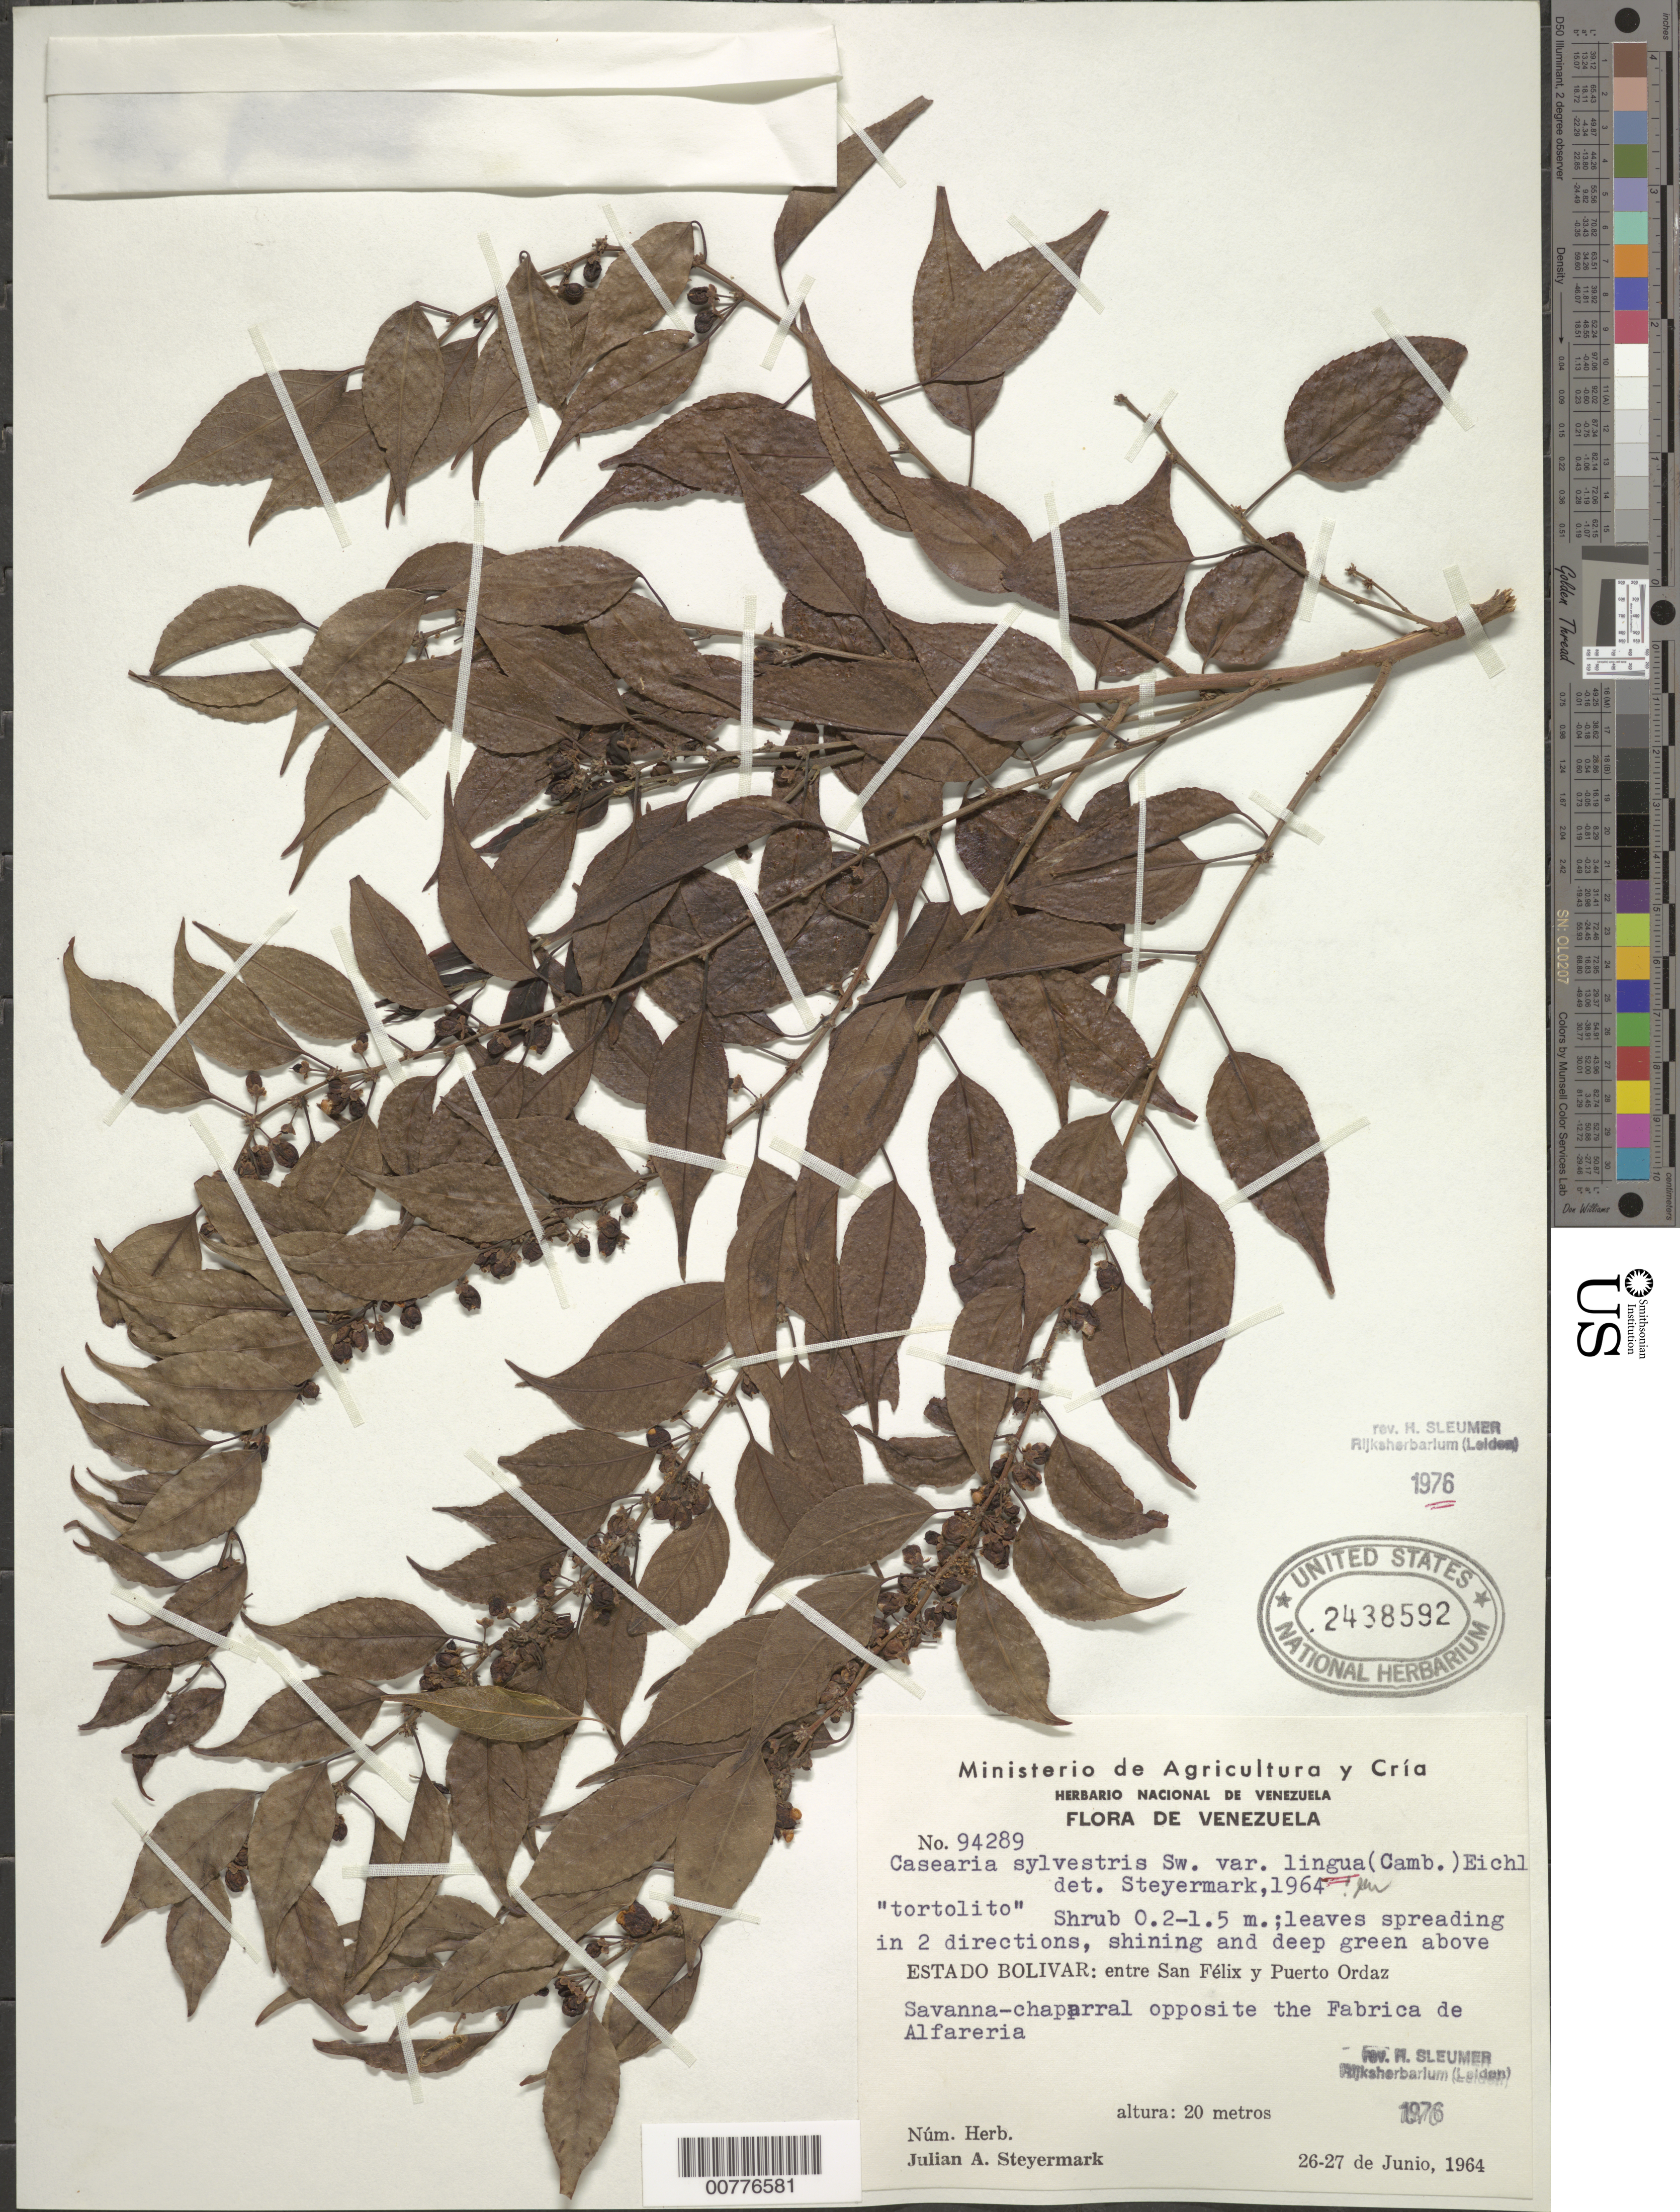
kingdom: Plantae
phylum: Tracheophyta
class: Magnoliopsida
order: Malpighiales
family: Salicaceae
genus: Casearia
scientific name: Casearia sylvestris var. lingua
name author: (Cambess.) Eichler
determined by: Sleumer, H. O.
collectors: J. Steyermark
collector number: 94289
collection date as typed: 26-Jun-64 to 27-Jun-64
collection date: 1964-06-26/1964-06-27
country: Venezuela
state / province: Bolívar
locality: San Félix to Puerto Ordaz, opp. Fabrica de Alfareria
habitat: Savanna-chaparral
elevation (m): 20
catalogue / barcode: US 2438592